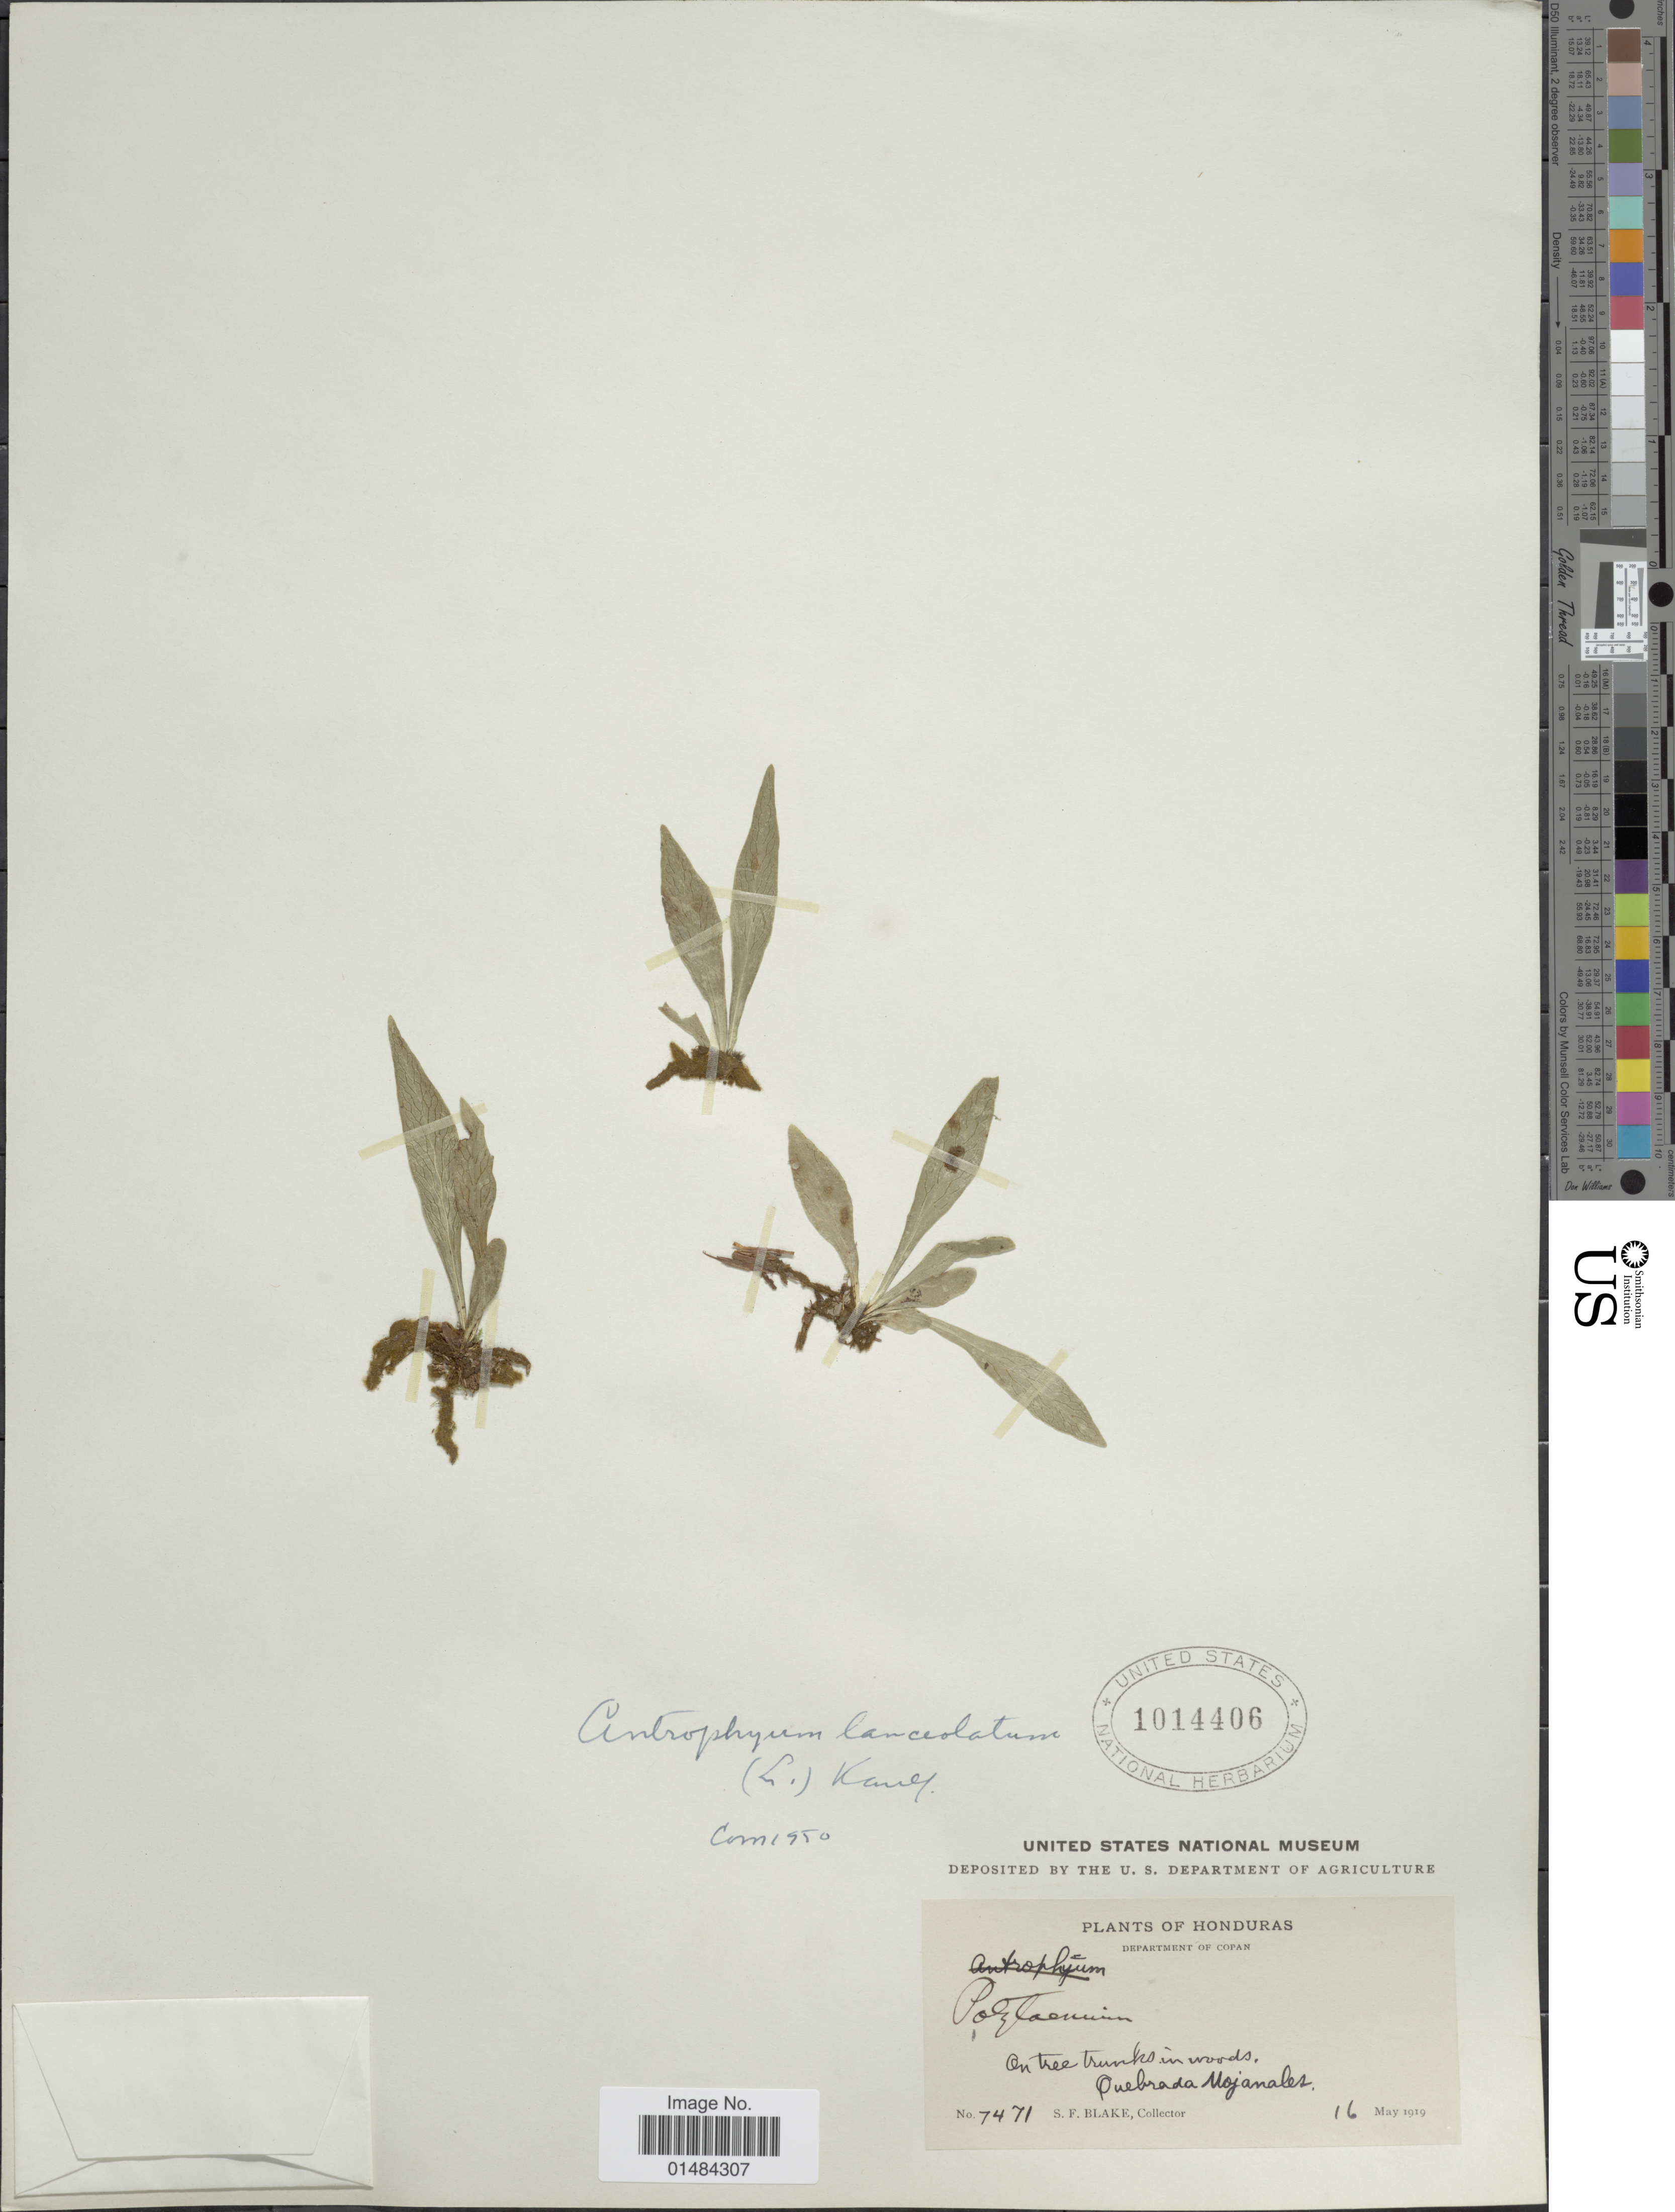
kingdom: Plantae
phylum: Tracheophyta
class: Polypodiopsida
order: Polypodiales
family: Pteridaceae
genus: Polytaenium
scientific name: Polytaenium lanceolatum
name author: (L.) Desv.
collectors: S. Blake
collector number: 7471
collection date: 1919-05-16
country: Honduras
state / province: Copán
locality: Honduras, Quebrada Mojanales.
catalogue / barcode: US 1014406